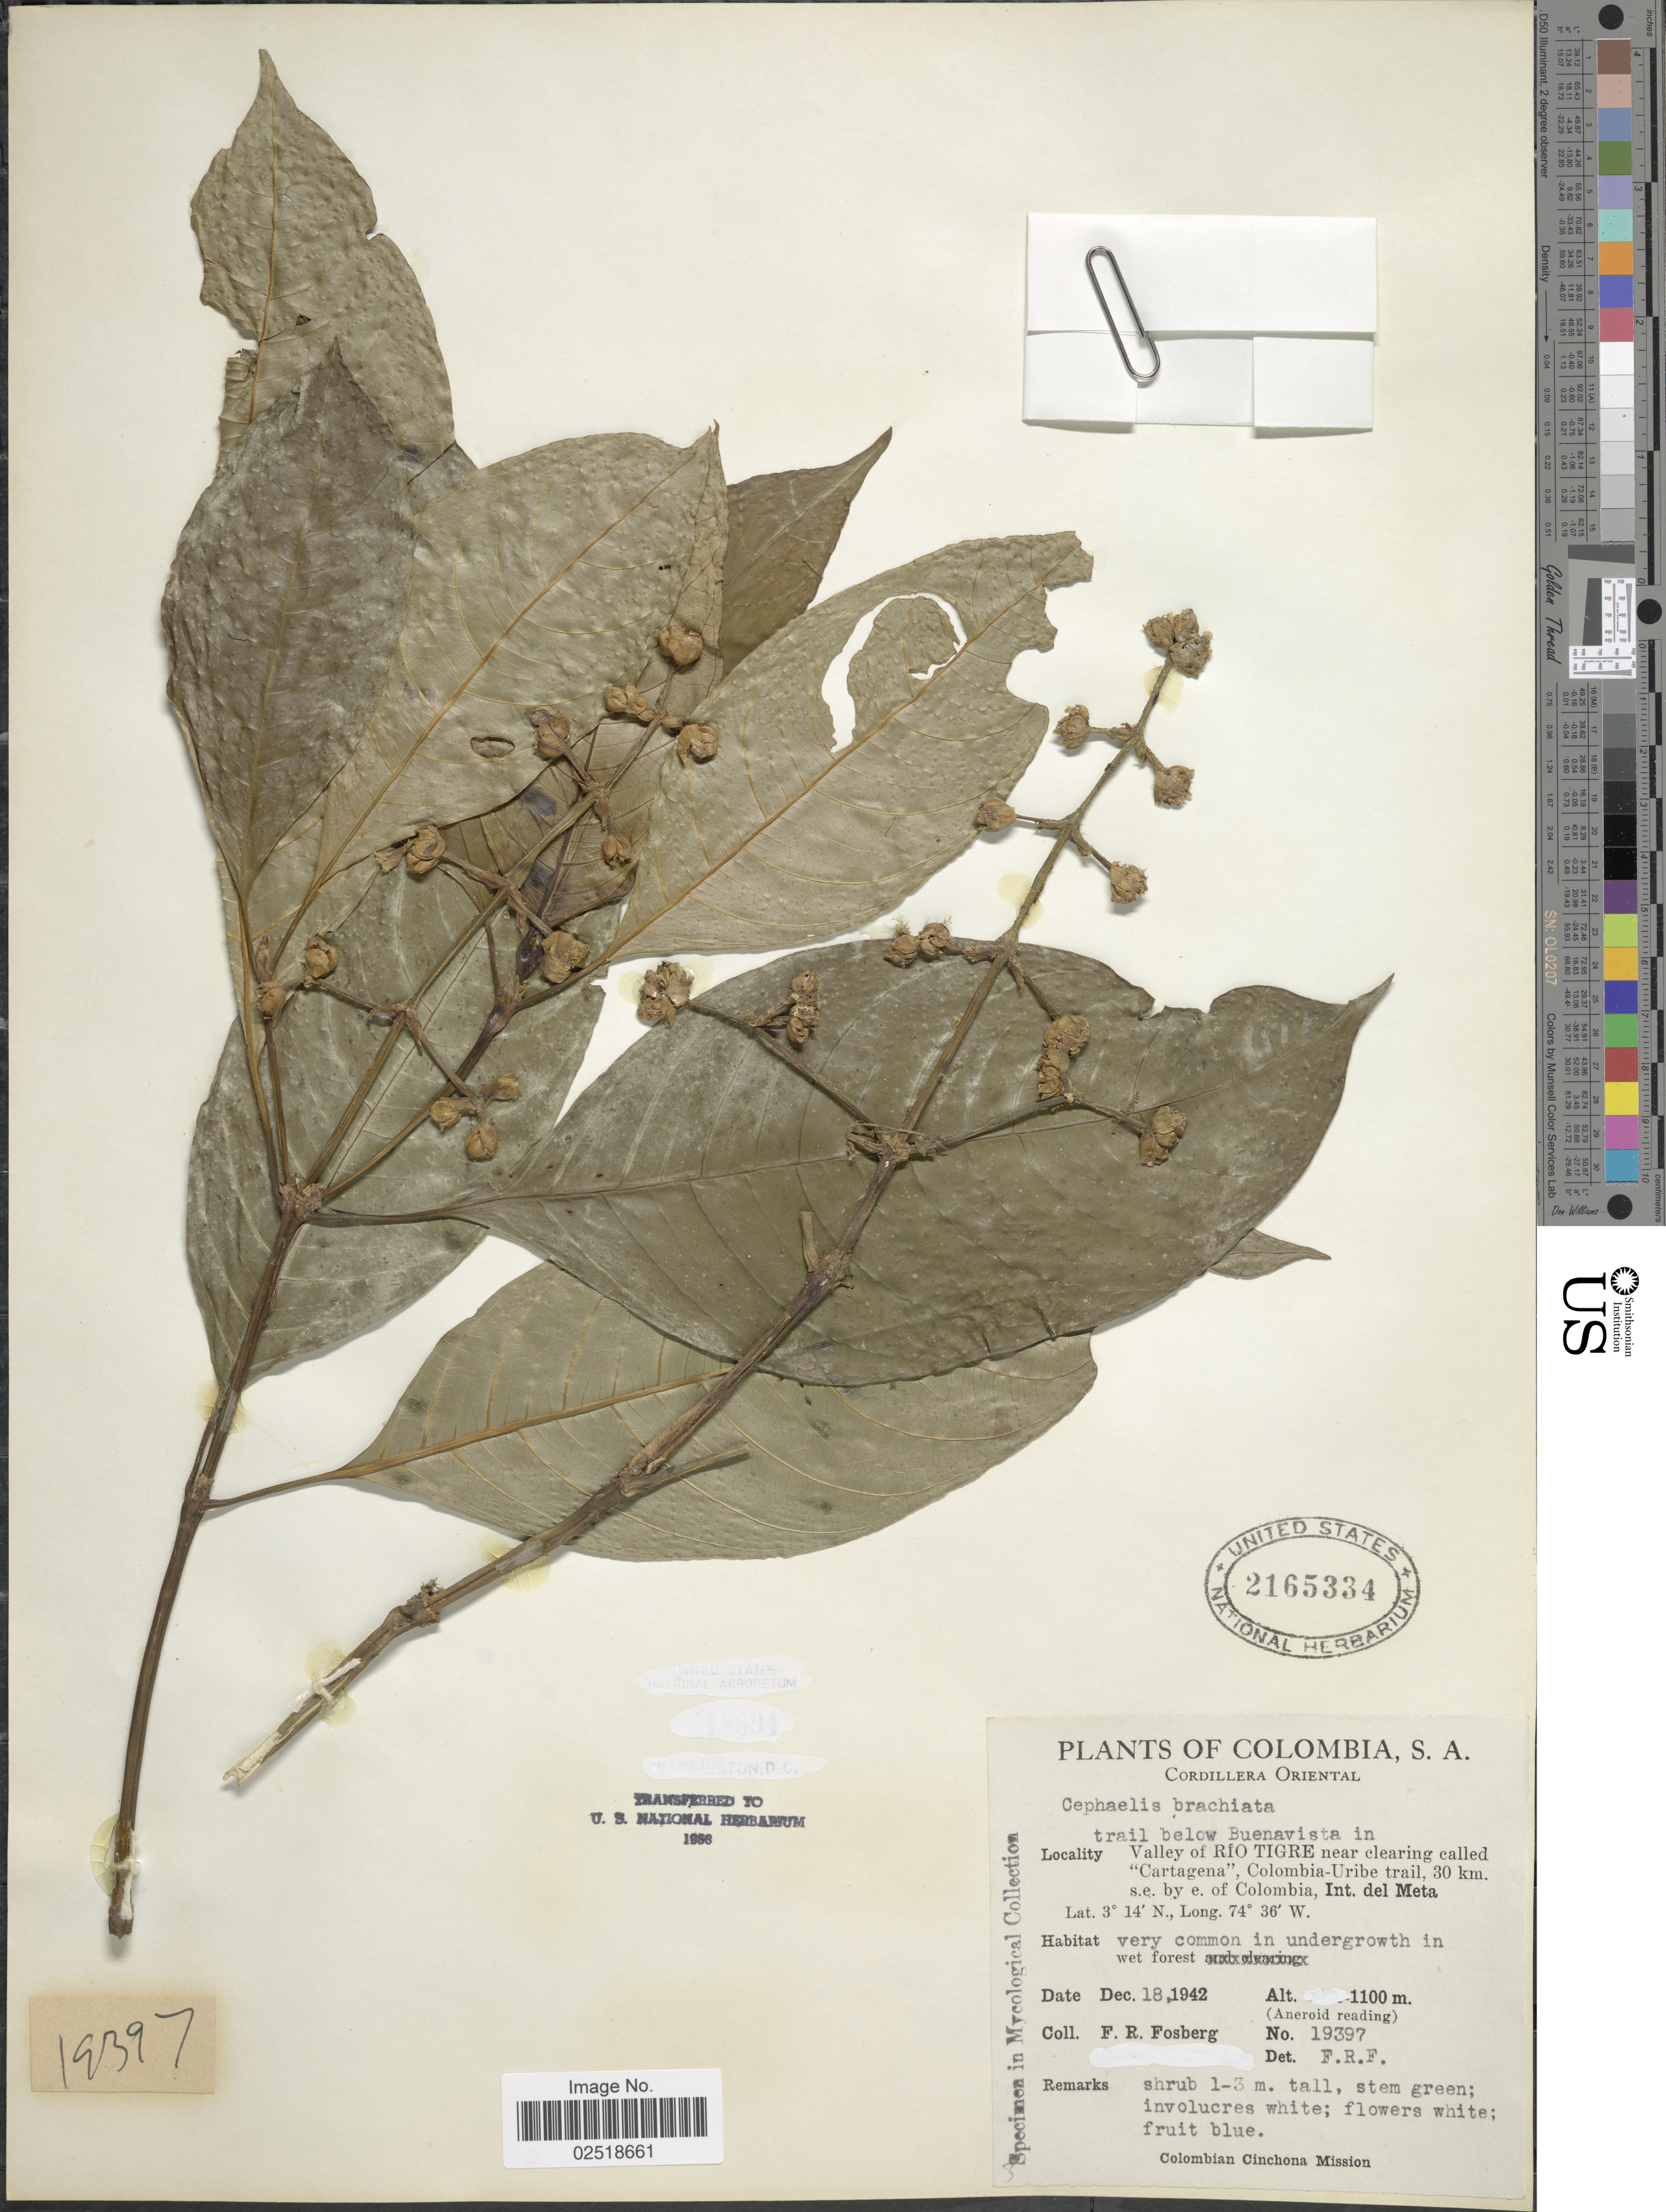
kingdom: Plantae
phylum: Tracheophyta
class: Magnoliopsida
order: Gentianales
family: Rubiaceae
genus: Psychotria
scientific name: Psychotria caerulea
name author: Ruiz & Pav.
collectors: F. R. Fosberg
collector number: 19397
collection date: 1942-12-18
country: Colombia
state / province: Meta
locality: Cordillera Oriental, Valley of Río Tigre near clearing called 'Cartagena', Colombia-Uribe trail, 30 km. s.e. by e. of Colombia, Int del Meta, very common in undergrowth in wet forest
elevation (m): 1100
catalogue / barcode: US 2165334